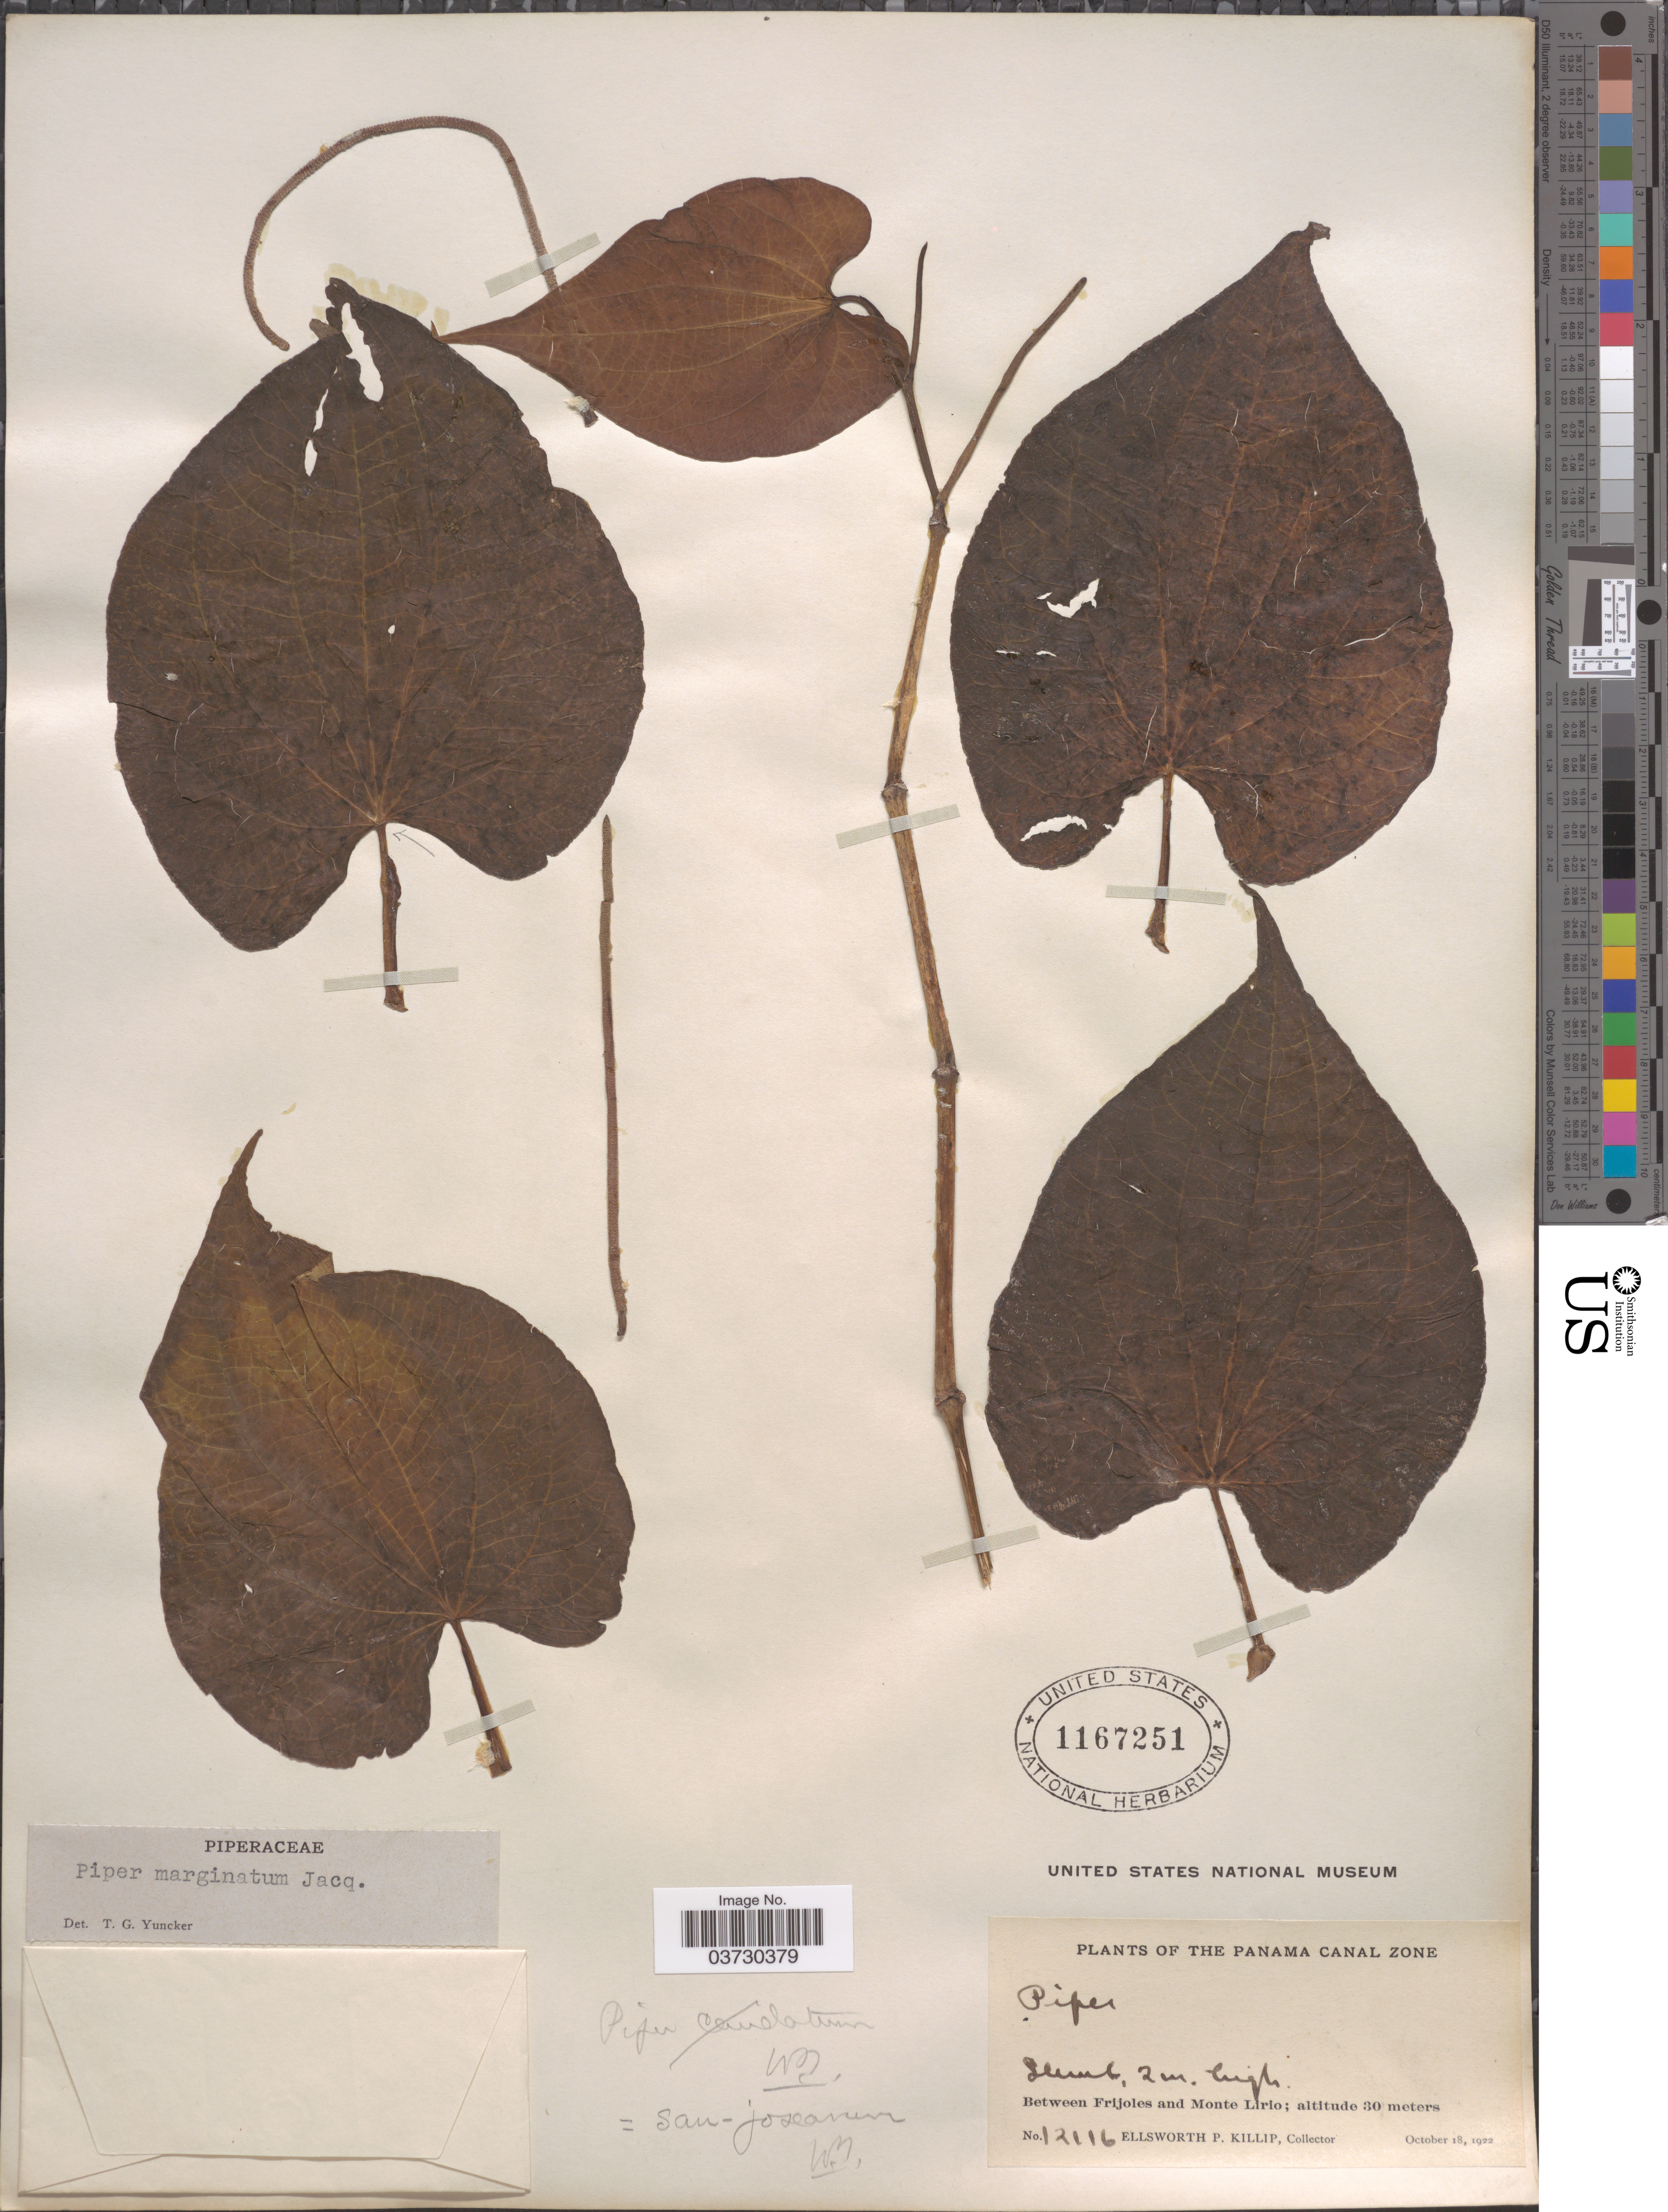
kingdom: Plantae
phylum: Tracheophyta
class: Magnoliopsida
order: Piperales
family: Piperaceae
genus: Piper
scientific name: Piper marginatum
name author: Jacq.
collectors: E. P. Killip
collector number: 12116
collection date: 1922-10-18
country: Panama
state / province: Colón / Panamá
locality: The Panama Canal Zone. Between Frijoles and Monte Lirio.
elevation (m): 30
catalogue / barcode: US 1167251